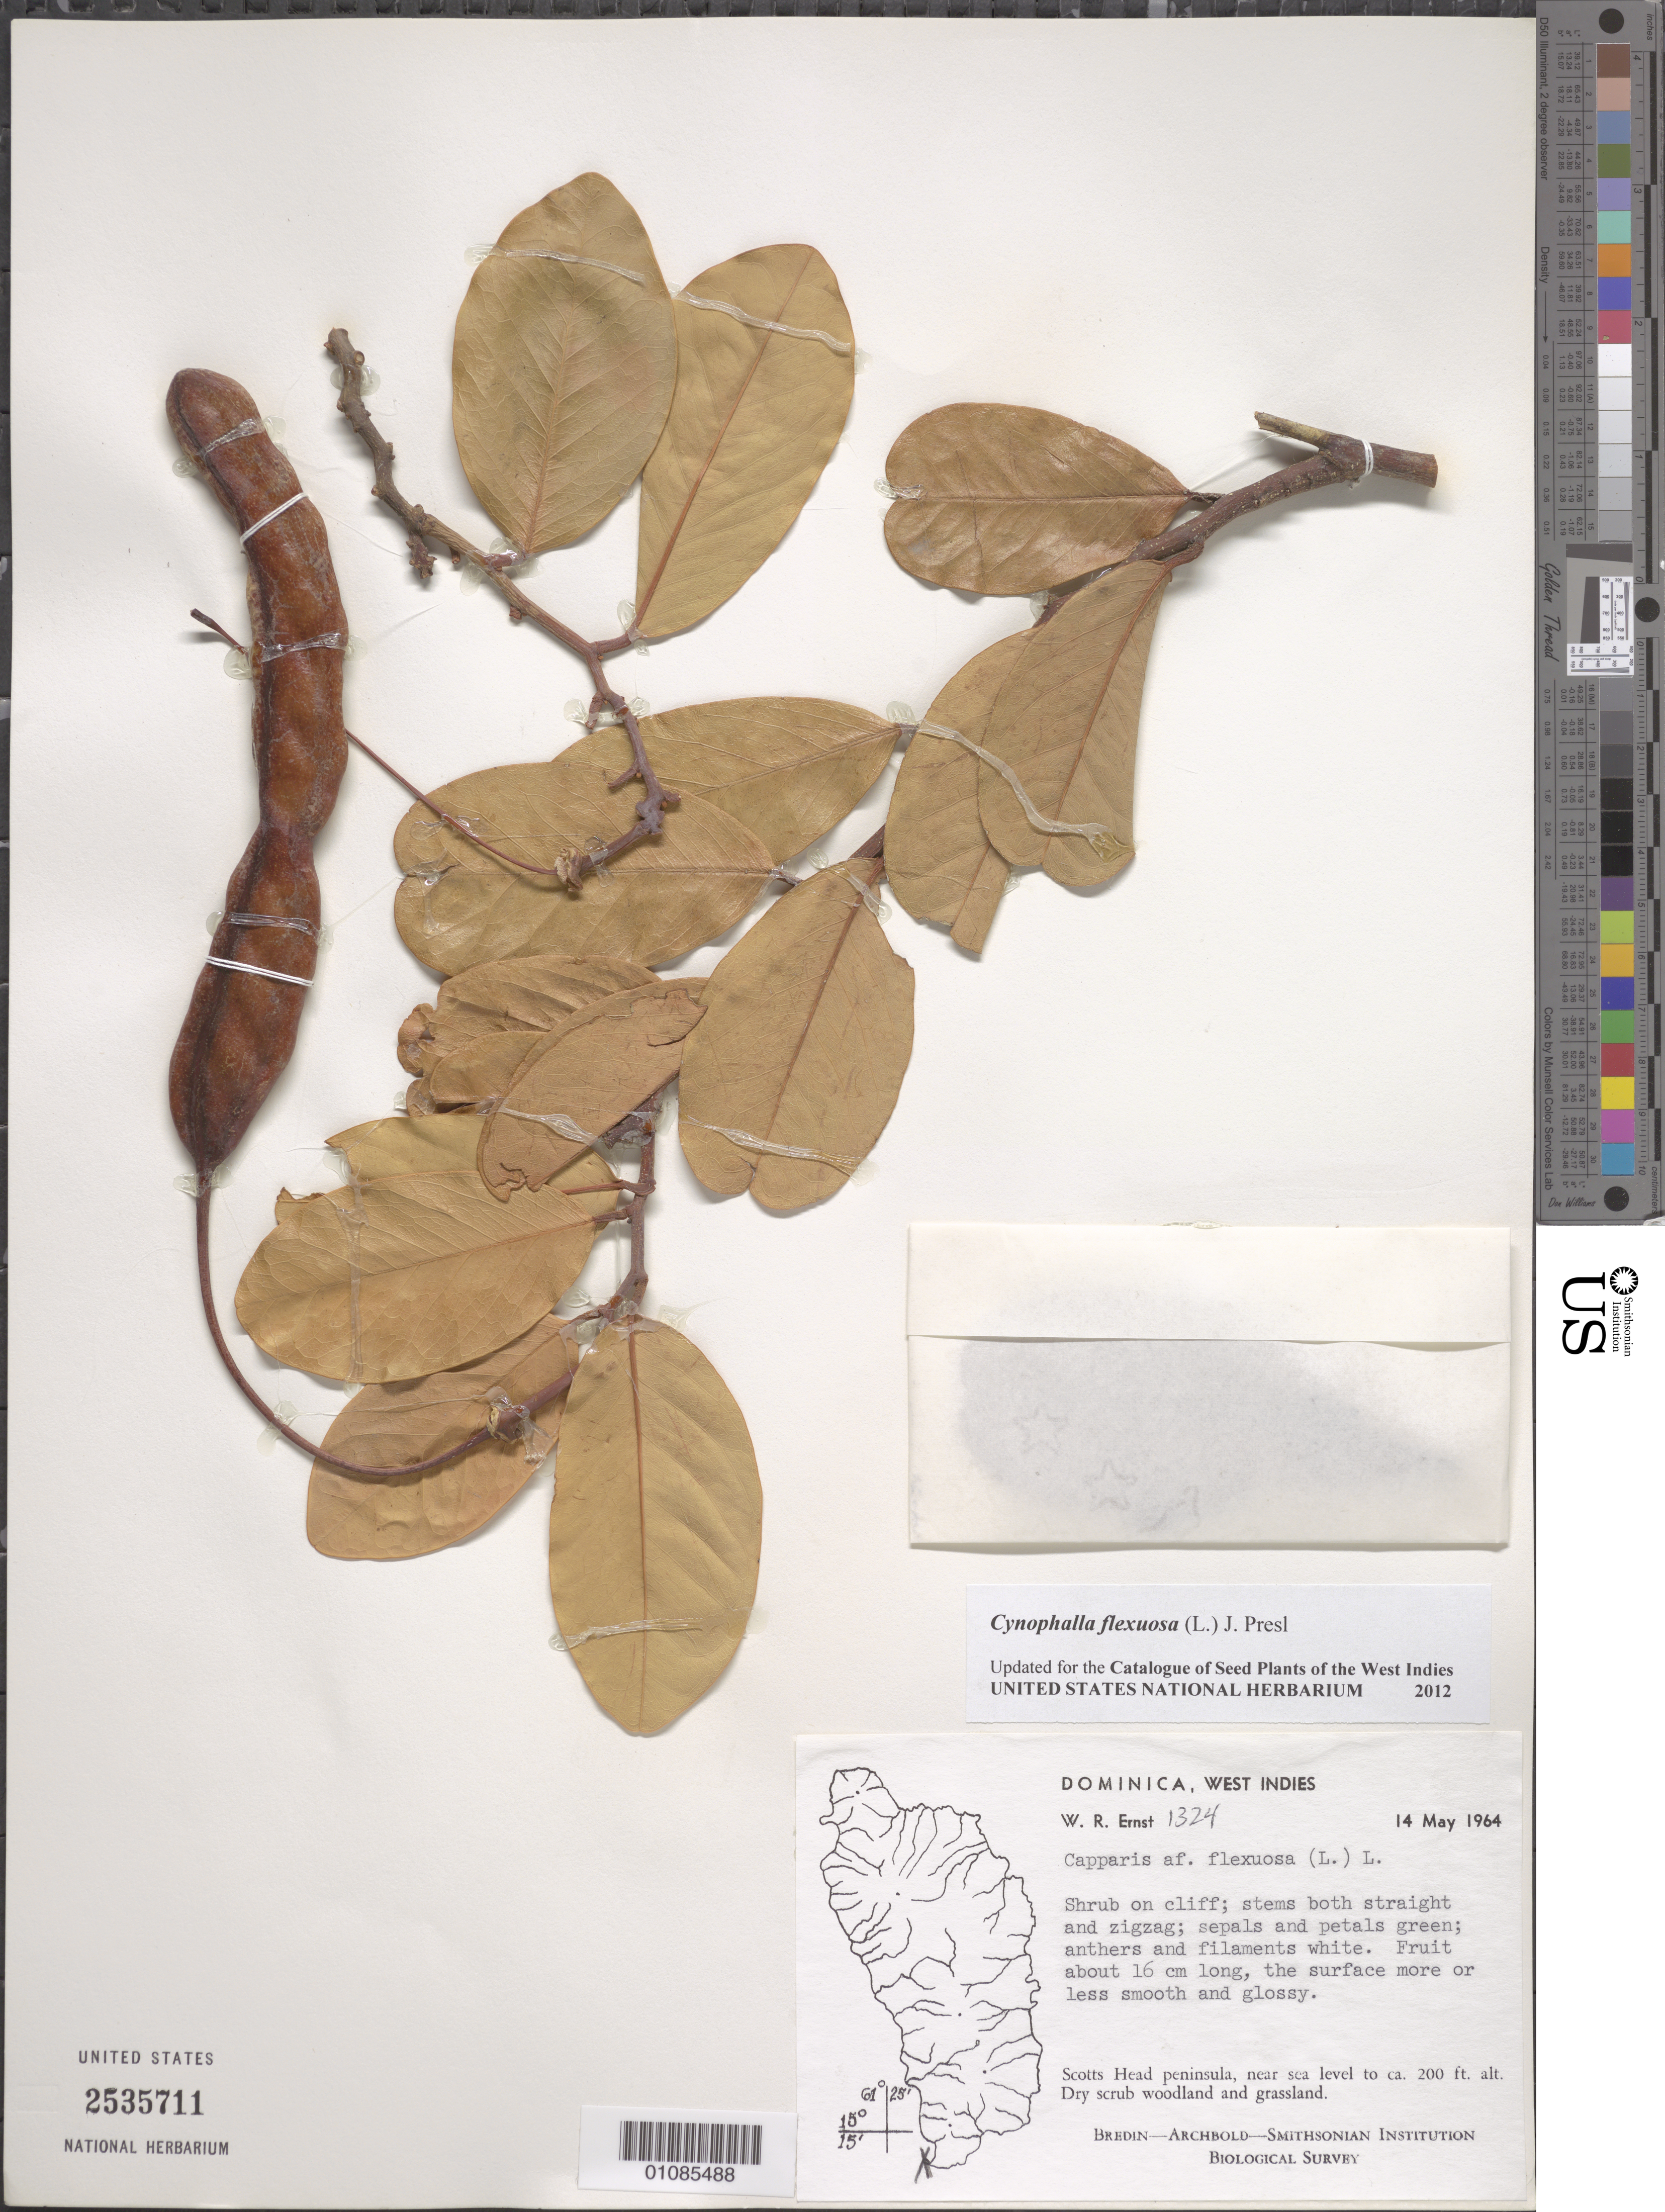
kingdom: Plantae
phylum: Tracheophyta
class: Magnoliopsida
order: Brassicales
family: Capparaceae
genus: Cynophalla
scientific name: Cynophalla flexuosa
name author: (L.) J. Presl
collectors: W. R. Ernst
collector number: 1324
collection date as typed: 14 May 1964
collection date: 1964-05-14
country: Dominica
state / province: St. Mark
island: Dominica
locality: Scotts Head peninsula.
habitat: Dry scrub woodland and grassland. Shrub on cliff.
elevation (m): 0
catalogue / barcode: US 2535711